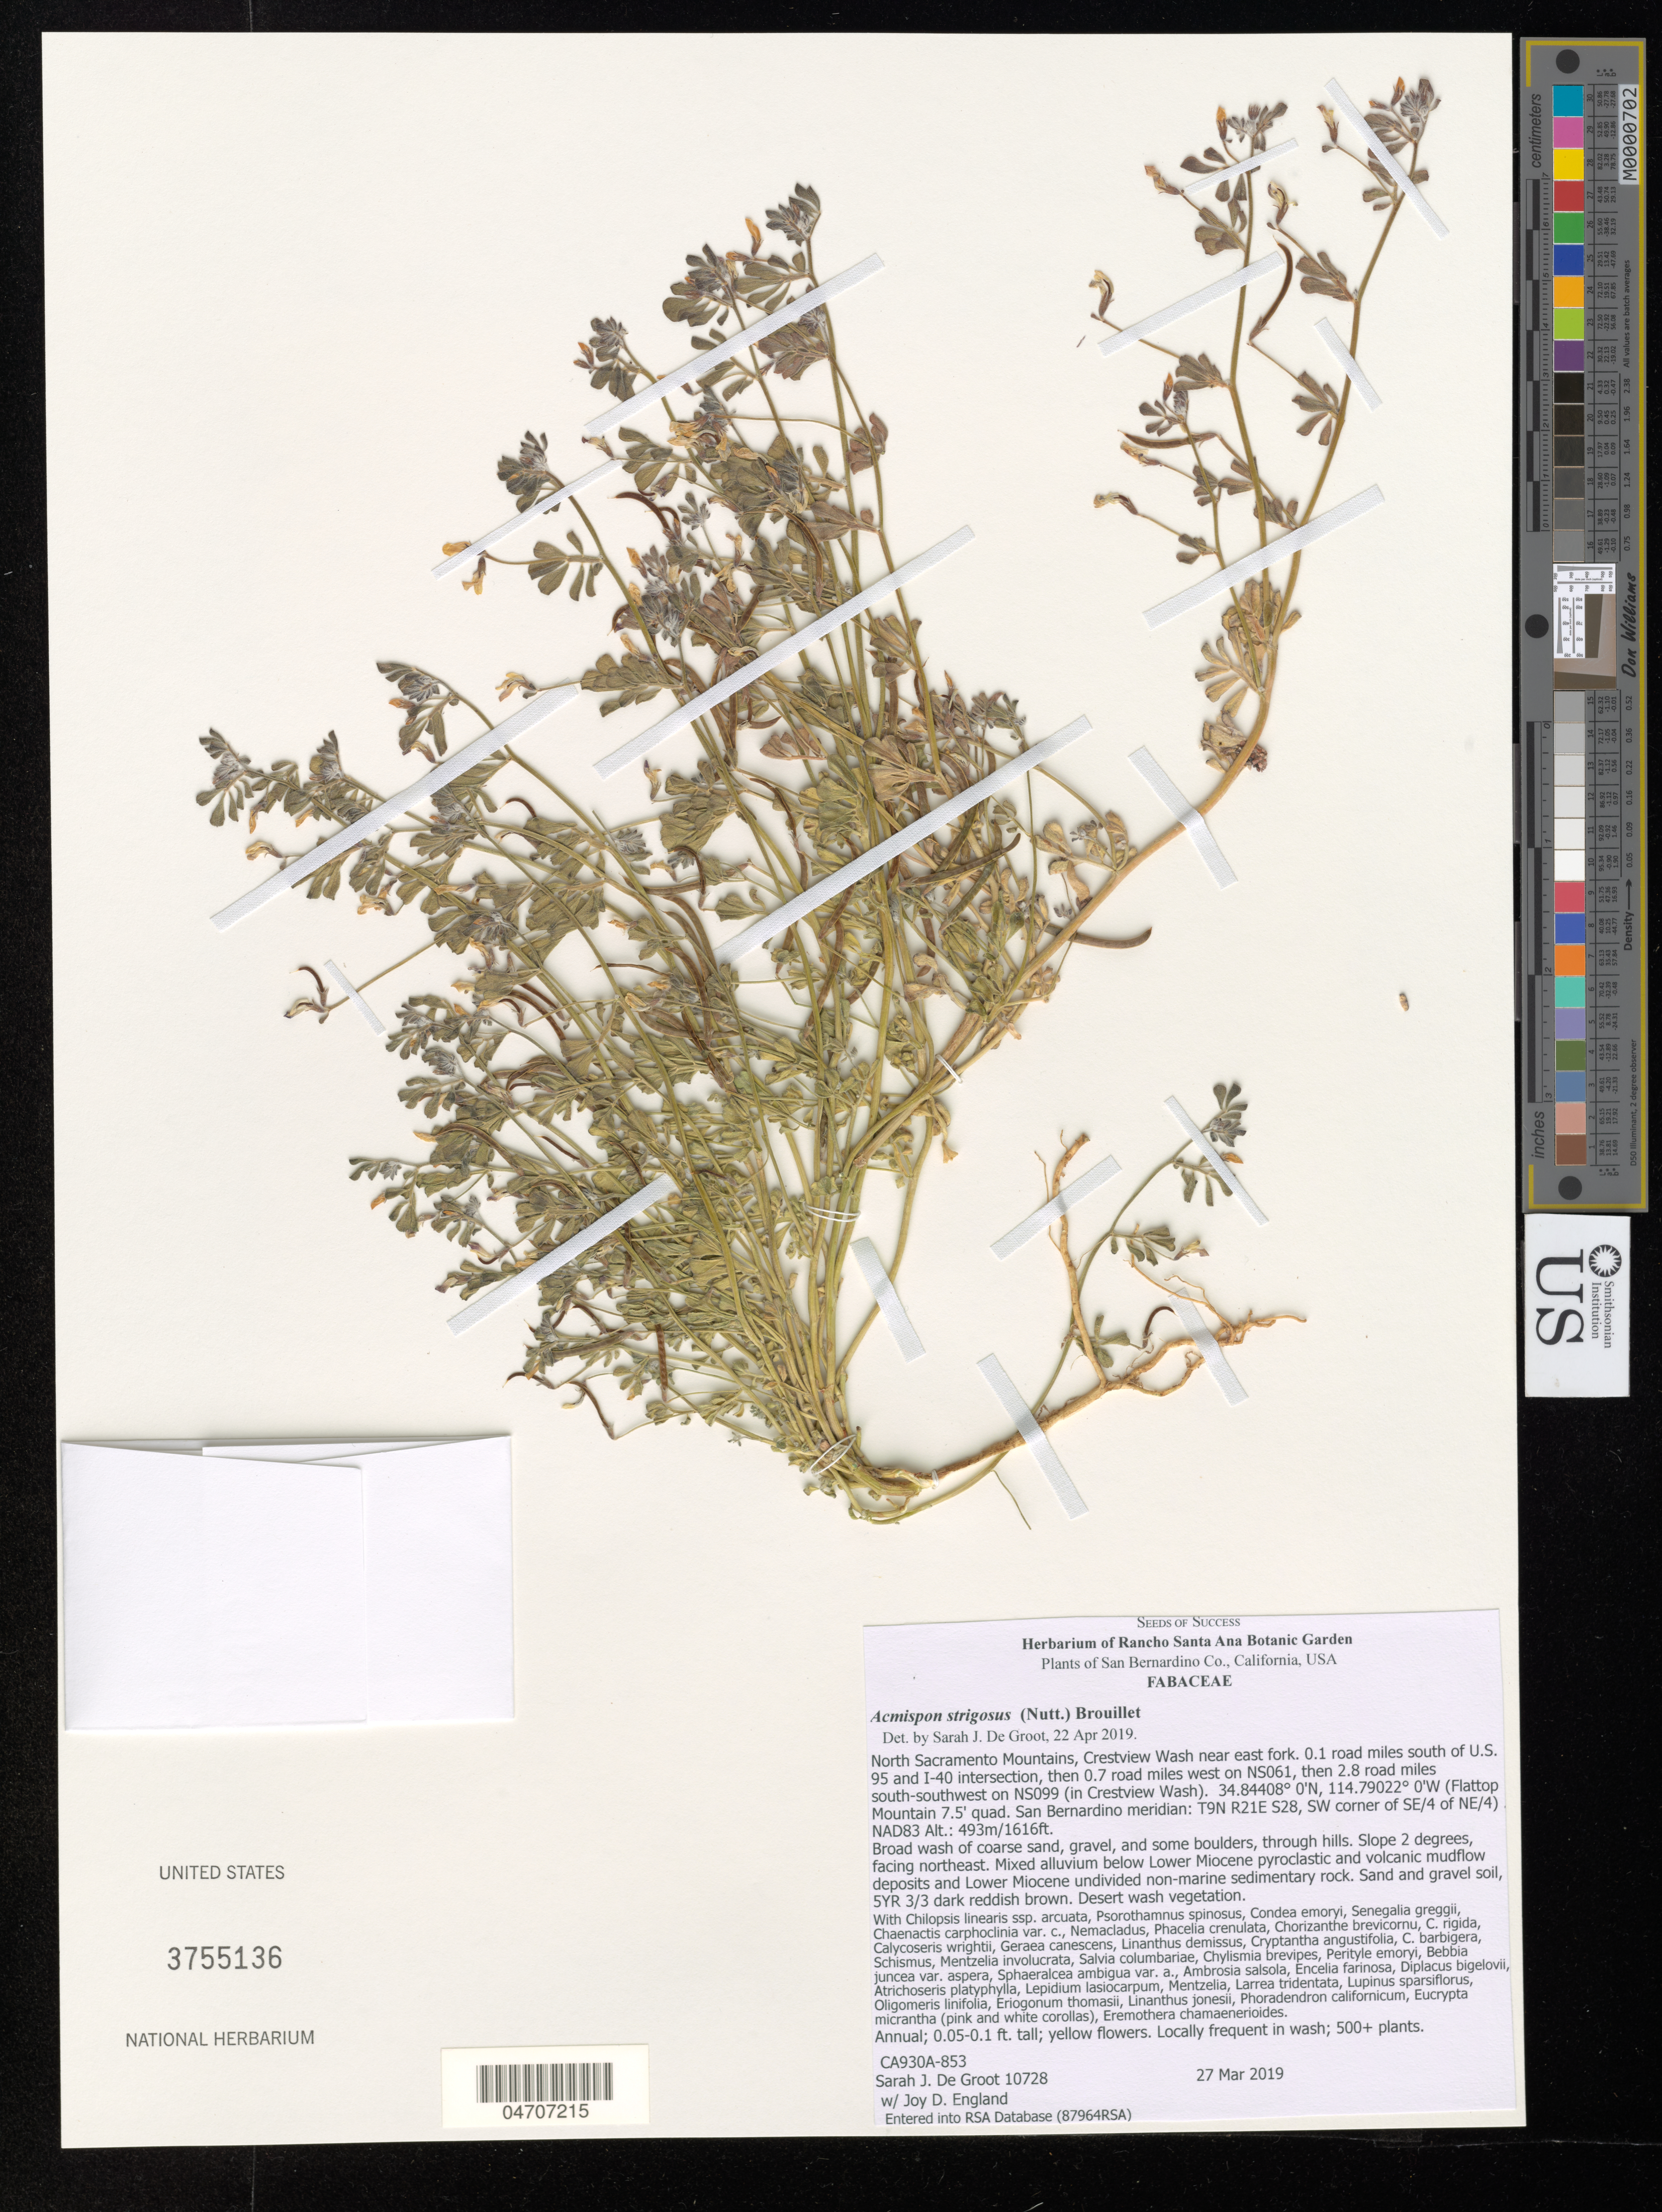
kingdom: Plantae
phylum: Tracheophyta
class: Magnoliopsida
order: Fabales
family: Fabaceae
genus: Acmispon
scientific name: Acmispon strigosus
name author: (Nutt.) Brouillet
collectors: S. De Groot & J. England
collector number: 10728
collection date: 2019-03-27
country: United States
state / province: California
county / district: San Bernardino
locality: San Bernardino Co. North Sacramento Mountains, Crestview Wash near east fork. 0.1 road miles south of U.S. 95 and I-40 intersection, then 0.7 road miles west on NS061, then 2.8 road miles south-southwest on NS099 (in Crestview Wash). (Flattop Mountain 7.5' quad. San Bernardino meridian: T9N R21E S28, SW corner of SE/4 of NE/4). NAD83.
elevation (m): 493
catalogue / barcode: US 3755136